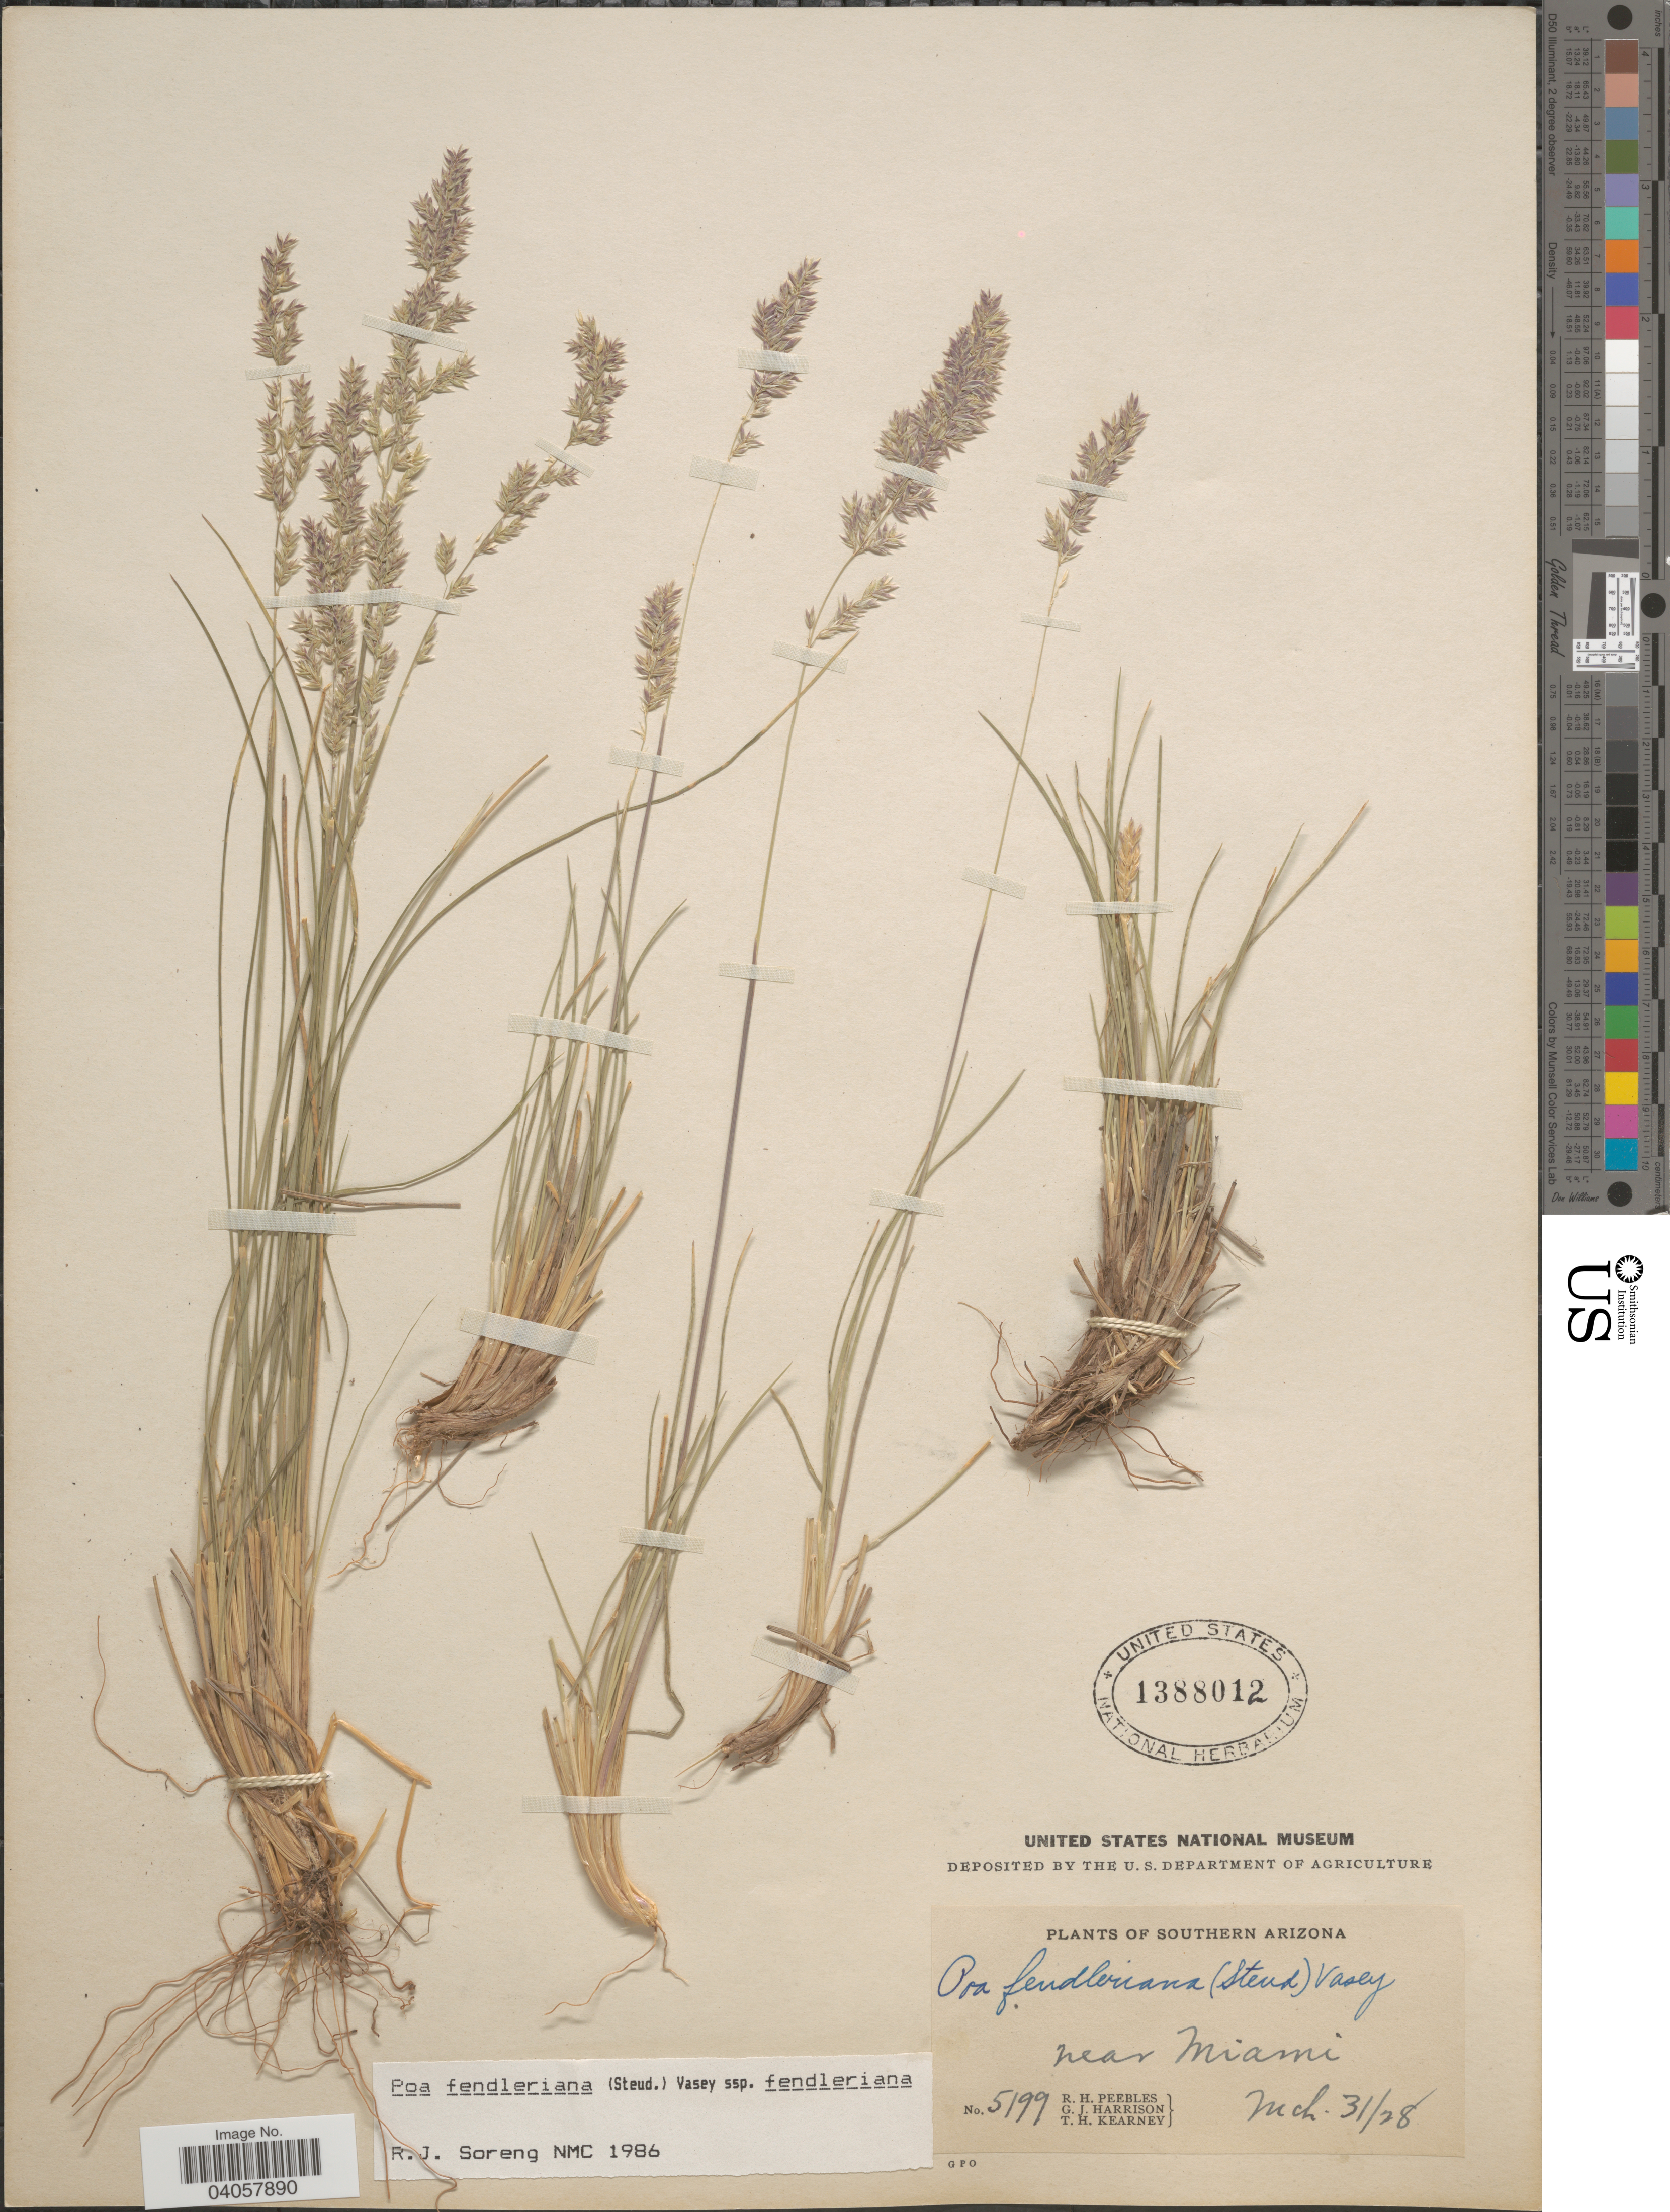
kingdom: Plantae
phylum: Tracheophyta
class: Liliopsida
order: Poales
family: Poaceae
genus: Poa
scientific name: Poa fendleriana subsp. fendleriana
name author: (Steud.) Vasey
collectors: R. H. Peebles, G. J. Harrison & T. H. Kearney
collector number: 5199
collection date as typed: Transcribed d/m/y: 31/3/28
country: United States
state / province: Arizona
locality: Southern Arizona. Near Miami.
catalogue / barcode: US 1388012